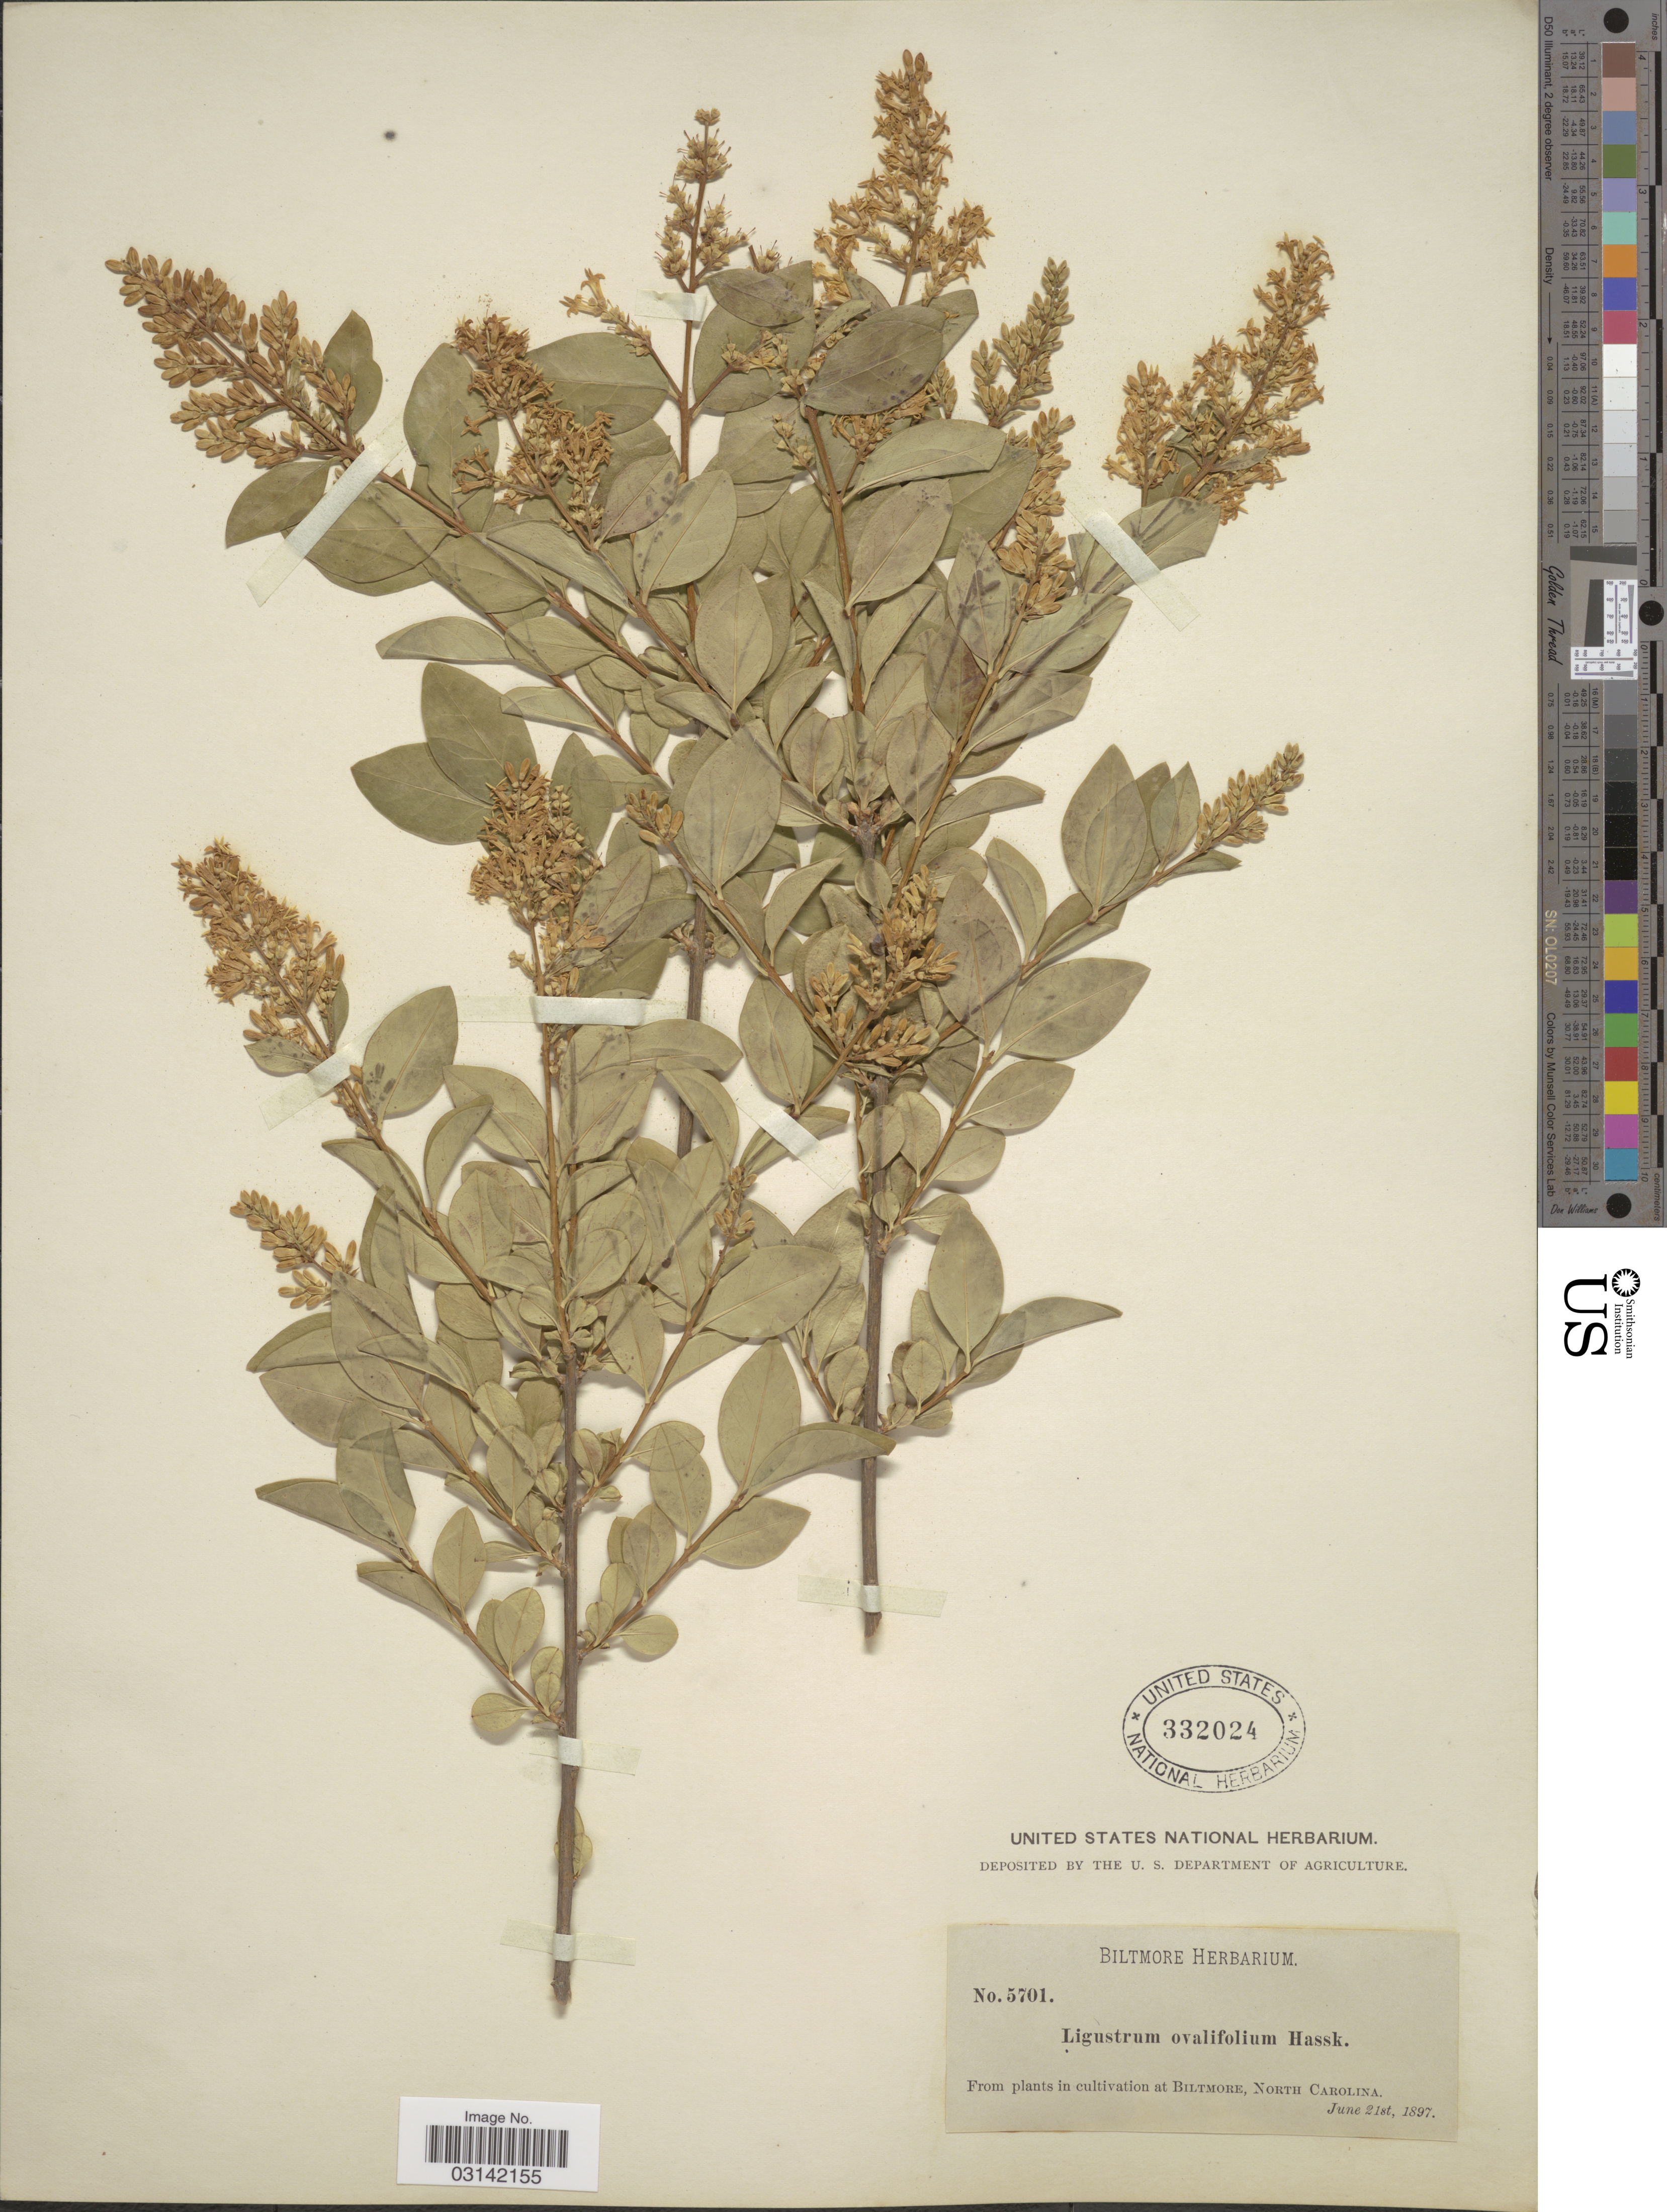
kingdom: Plantae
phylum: Tracheophyta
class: Magnoliopsida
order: Lamiales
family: Oleaceae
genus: Ligustrum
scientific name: Ligustrum ovalifolium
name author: Hassk.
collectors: ex herb. Biltmore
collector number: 5701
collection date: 1897-06-21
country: United States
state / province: North Carolina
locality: From plants in cultivation at Biltmore.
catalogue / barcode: US 332024